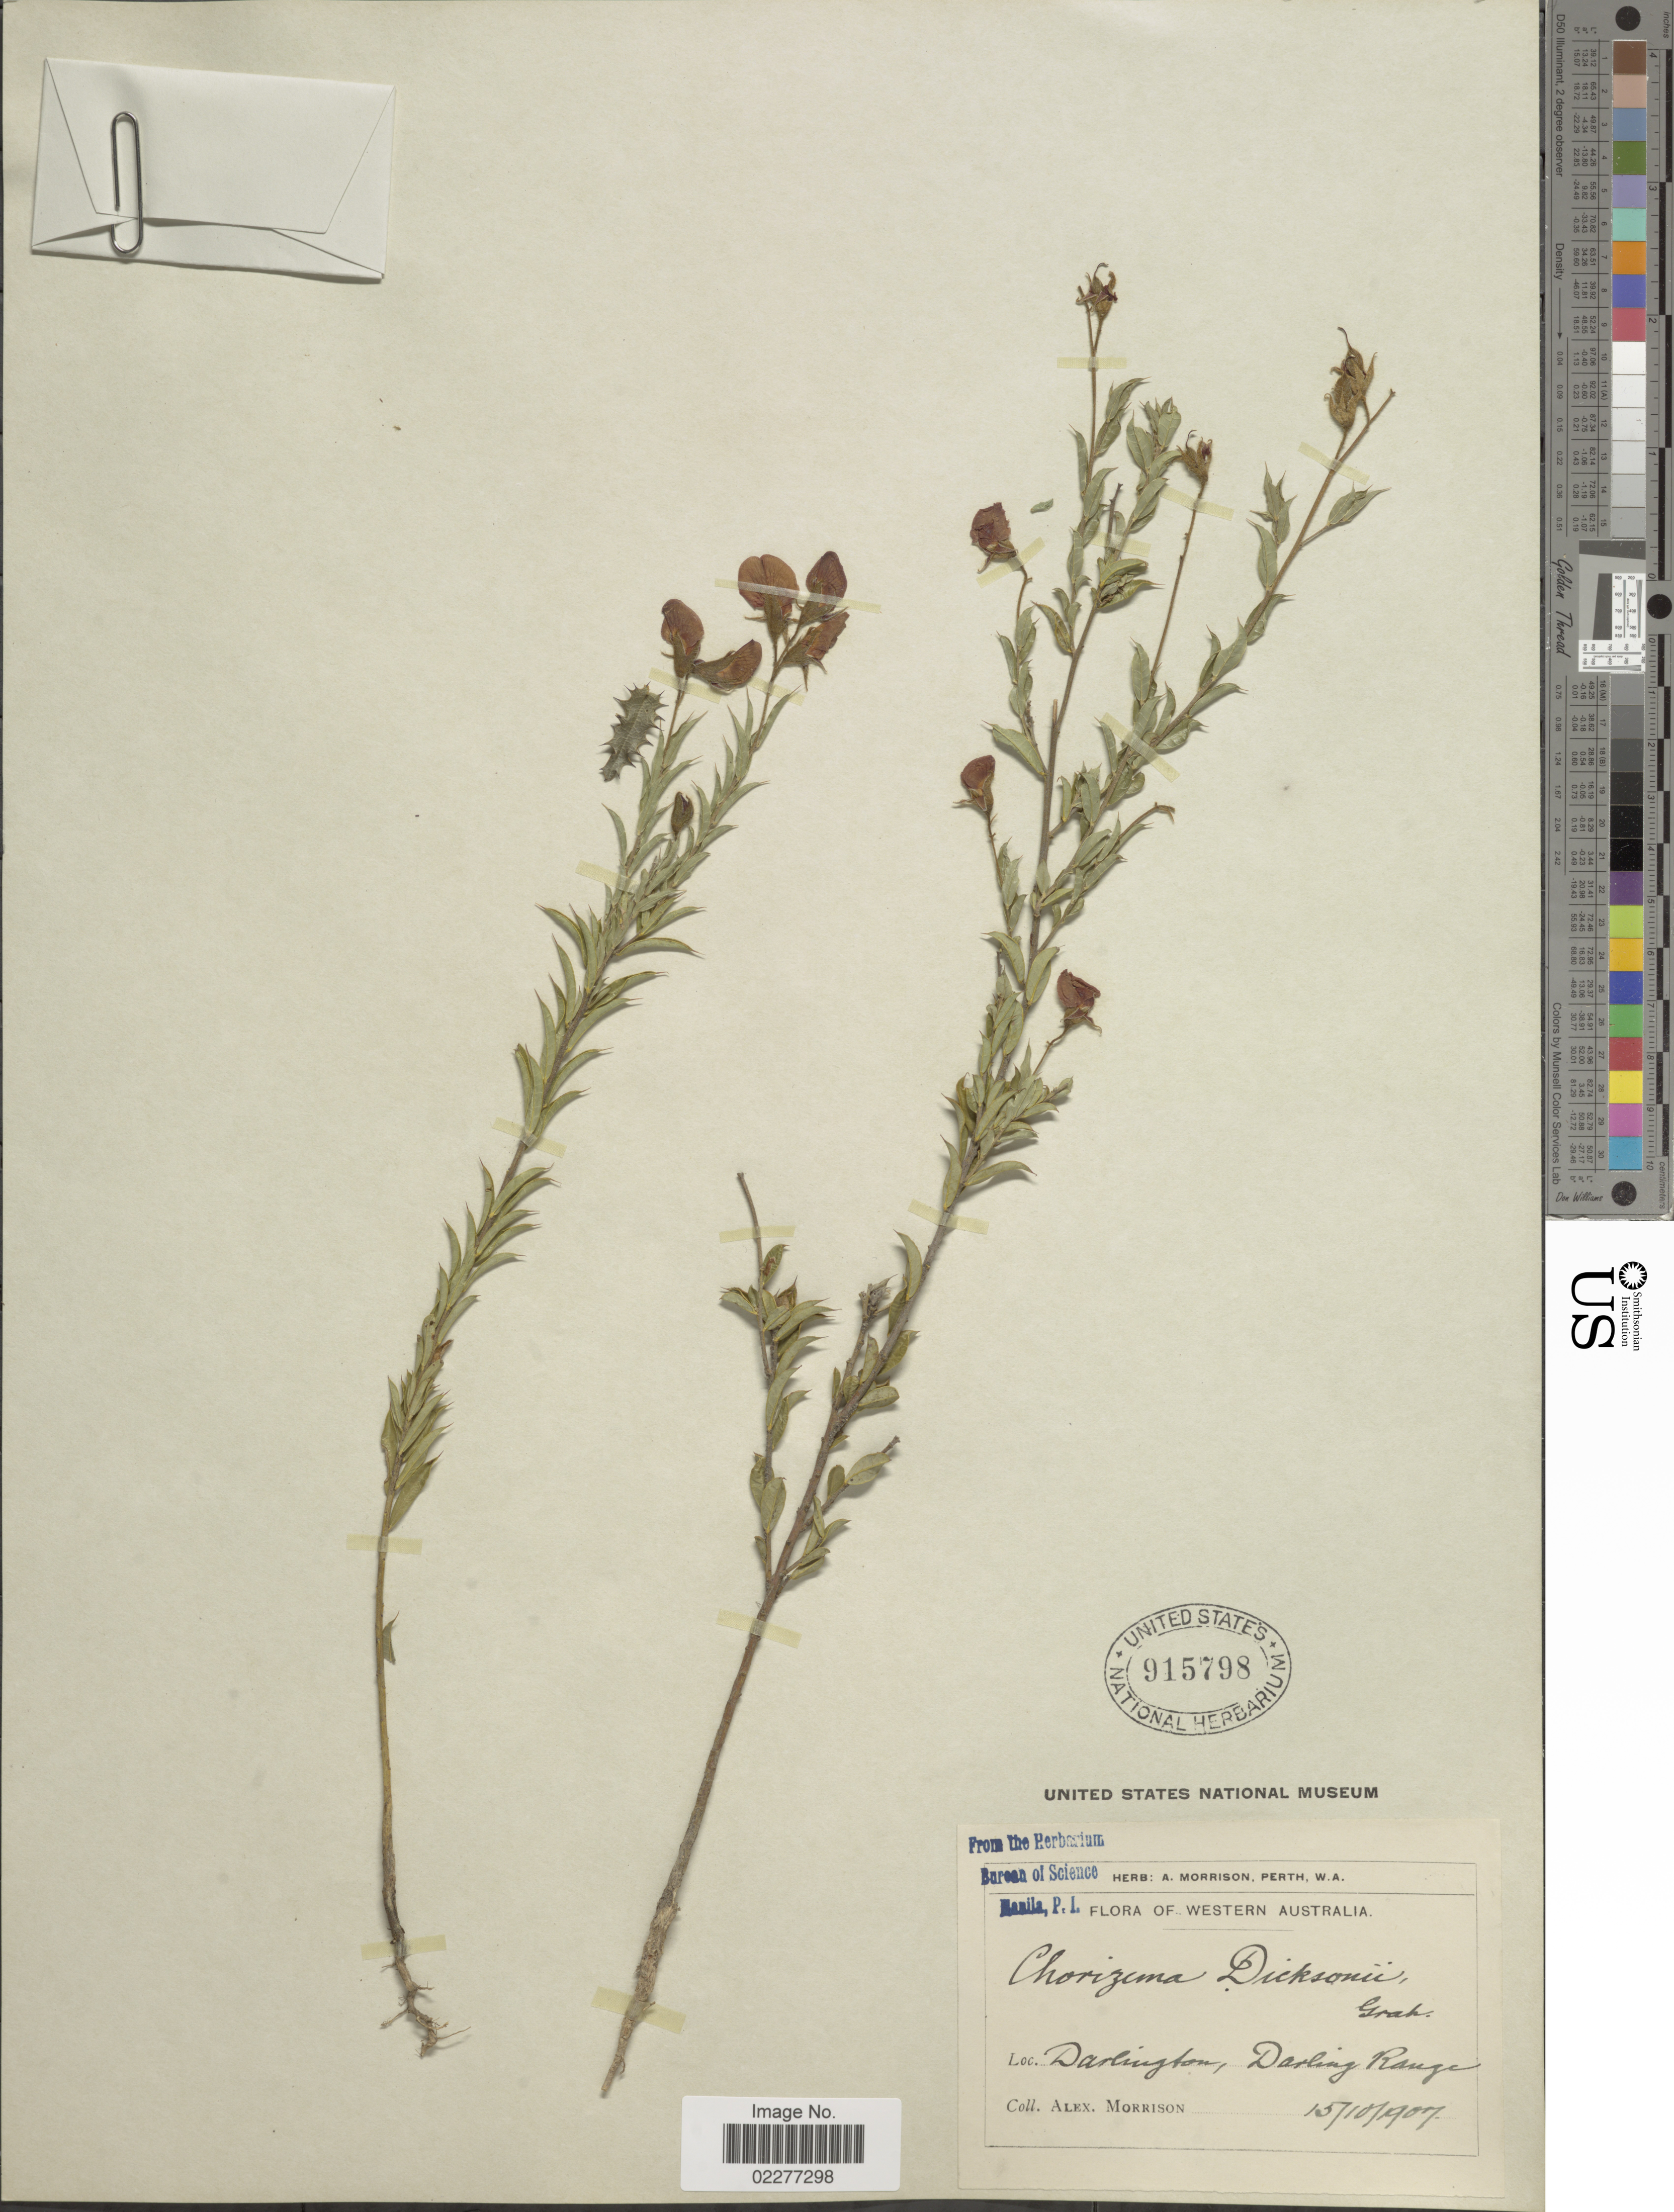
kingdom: Plantae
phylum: Tracheophyta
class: Magnoliopsida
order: Fabales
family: Fabaceae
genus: Chorizema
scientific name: Chorizema dicksoni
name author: Graham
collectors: A. Morrison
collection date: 1907-10-15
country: Australia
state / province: Western Australia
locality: Darlington, Darling Range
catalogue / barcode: US 915798